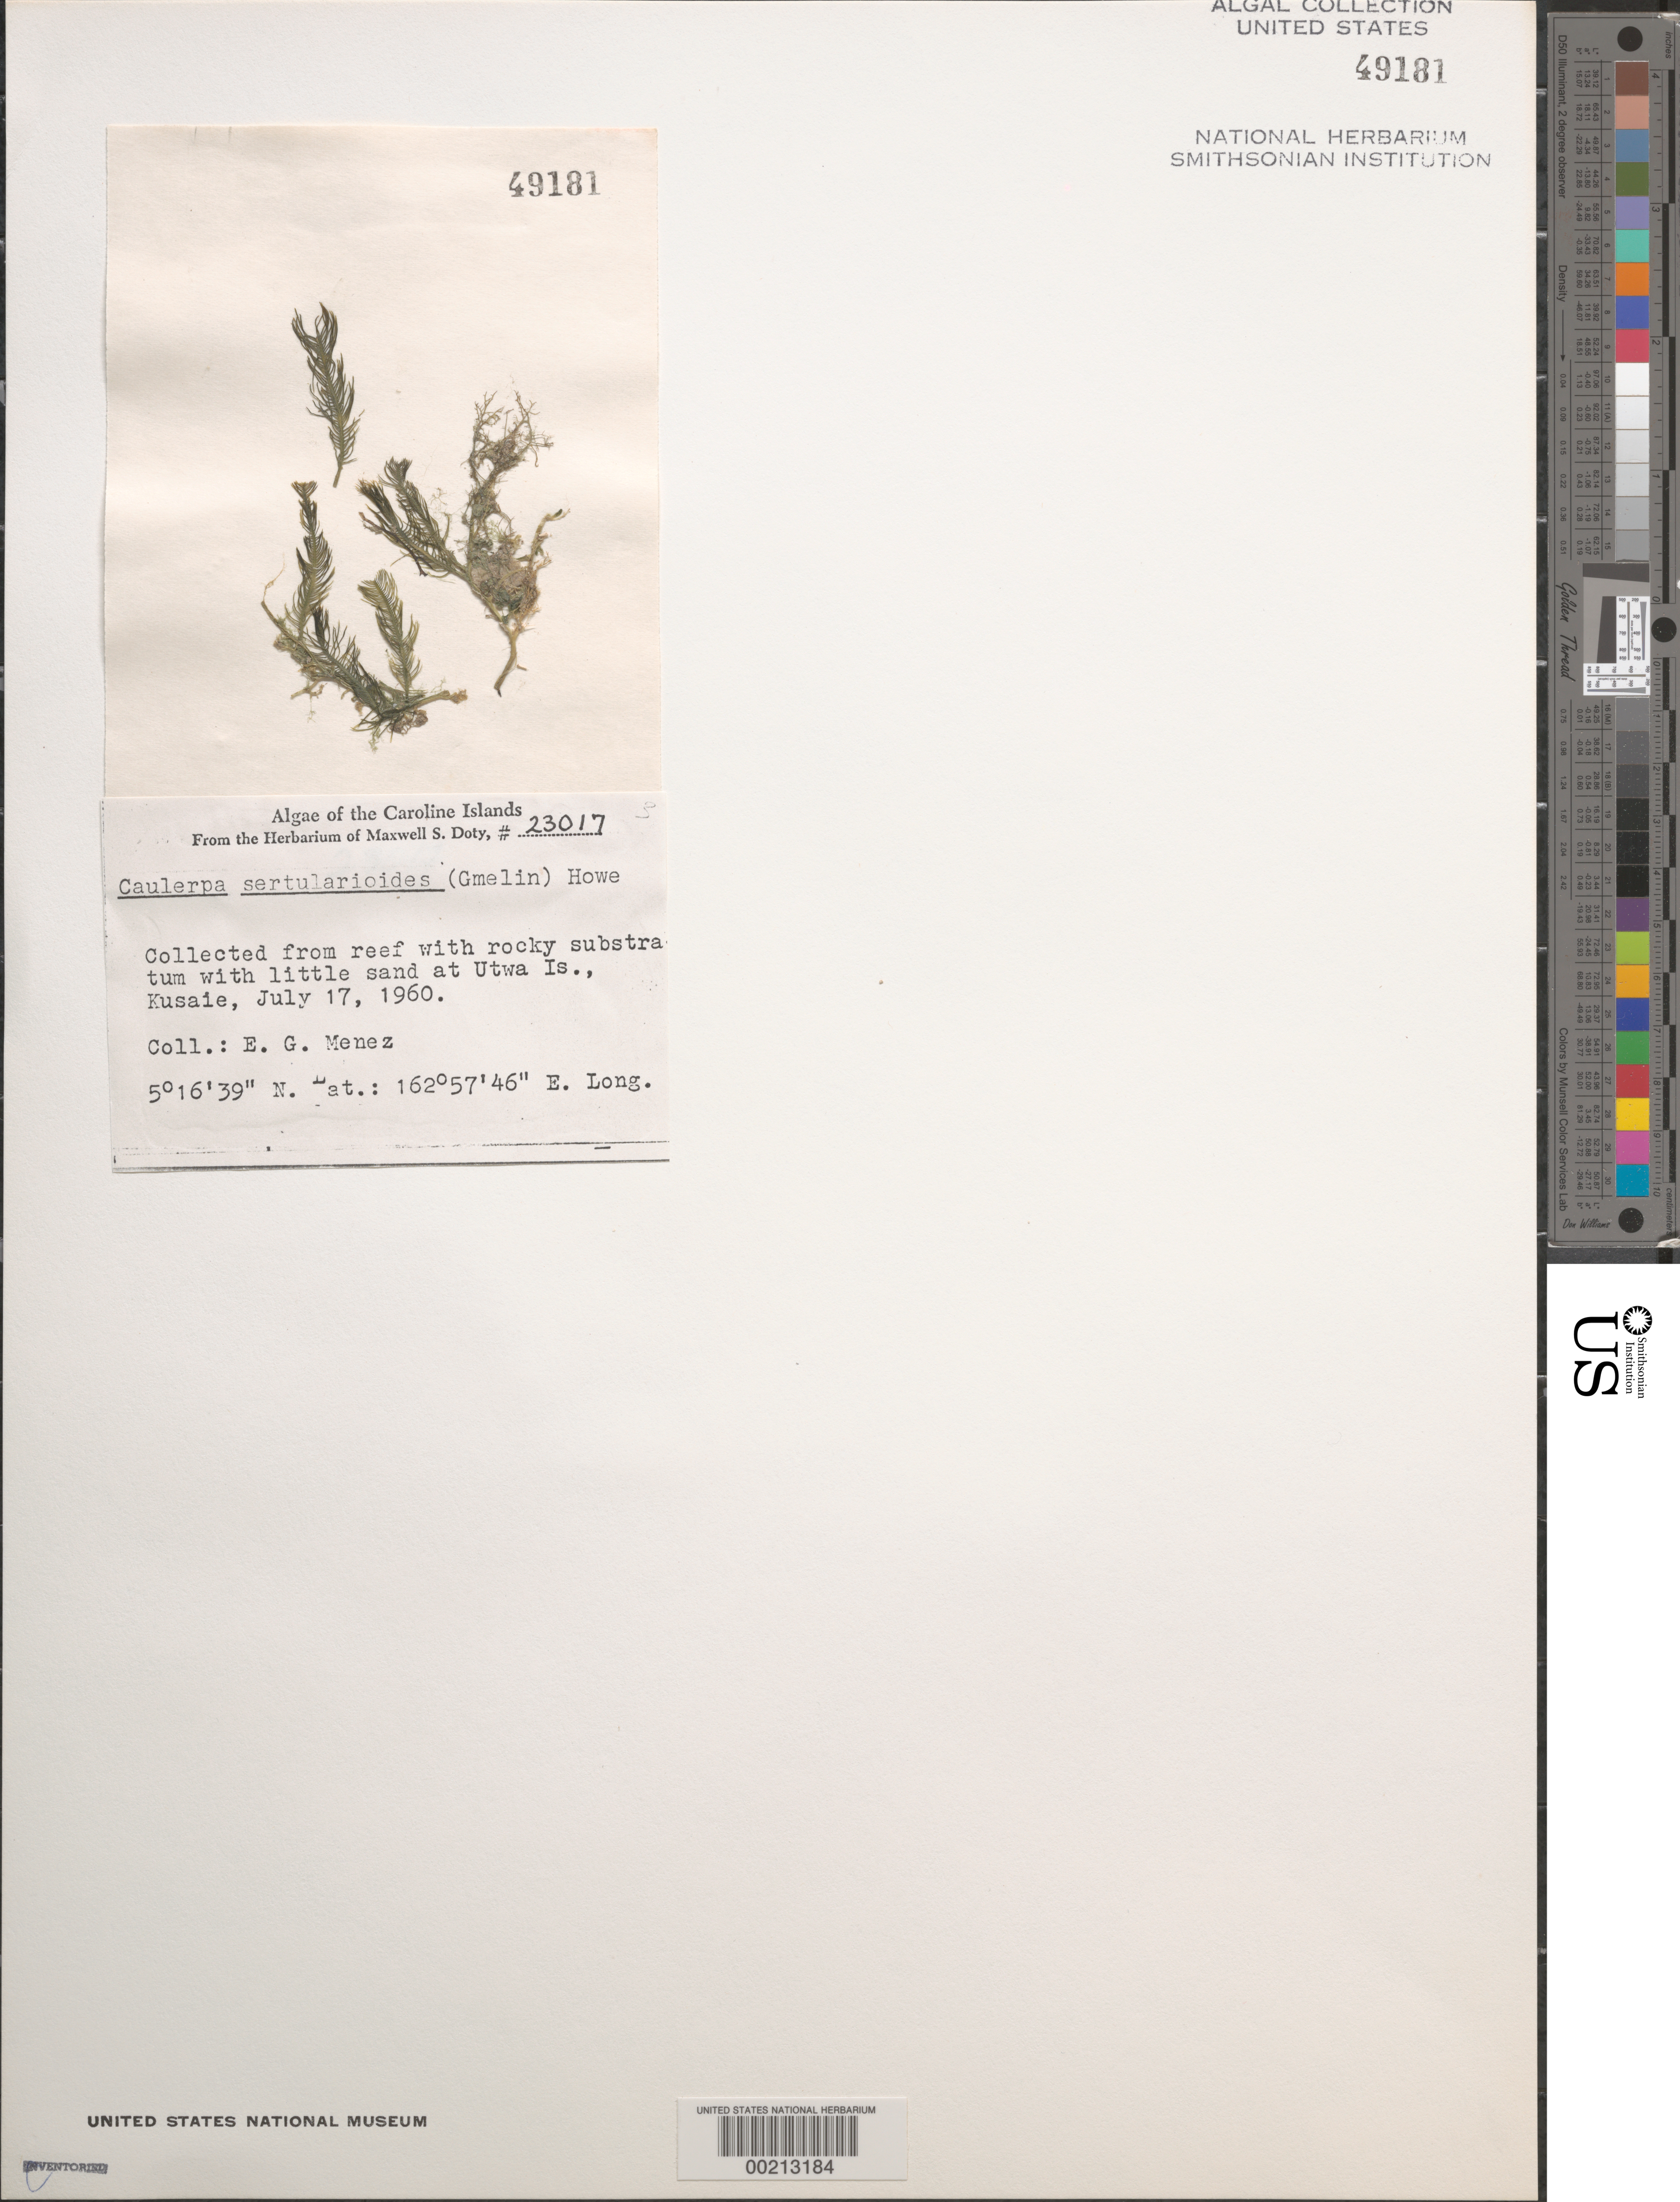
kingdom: Plantae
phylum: Chlorophyta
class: Ulvophyceae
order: Bryopsidales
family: Caulerpaceae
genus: Caulerpa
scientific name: Caulerpa sertularioides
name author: (S.G. Gmel.) M. Howe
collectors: Meñez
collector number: MSD 23017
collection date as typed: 17 Jul 1960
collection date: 1960-07-17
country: Micronesia, Federated States of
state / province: Kosrae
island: Utwa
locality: Utwa Island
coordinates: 5 16' 39" N, 162 57' 46" E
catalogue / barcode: US 49181